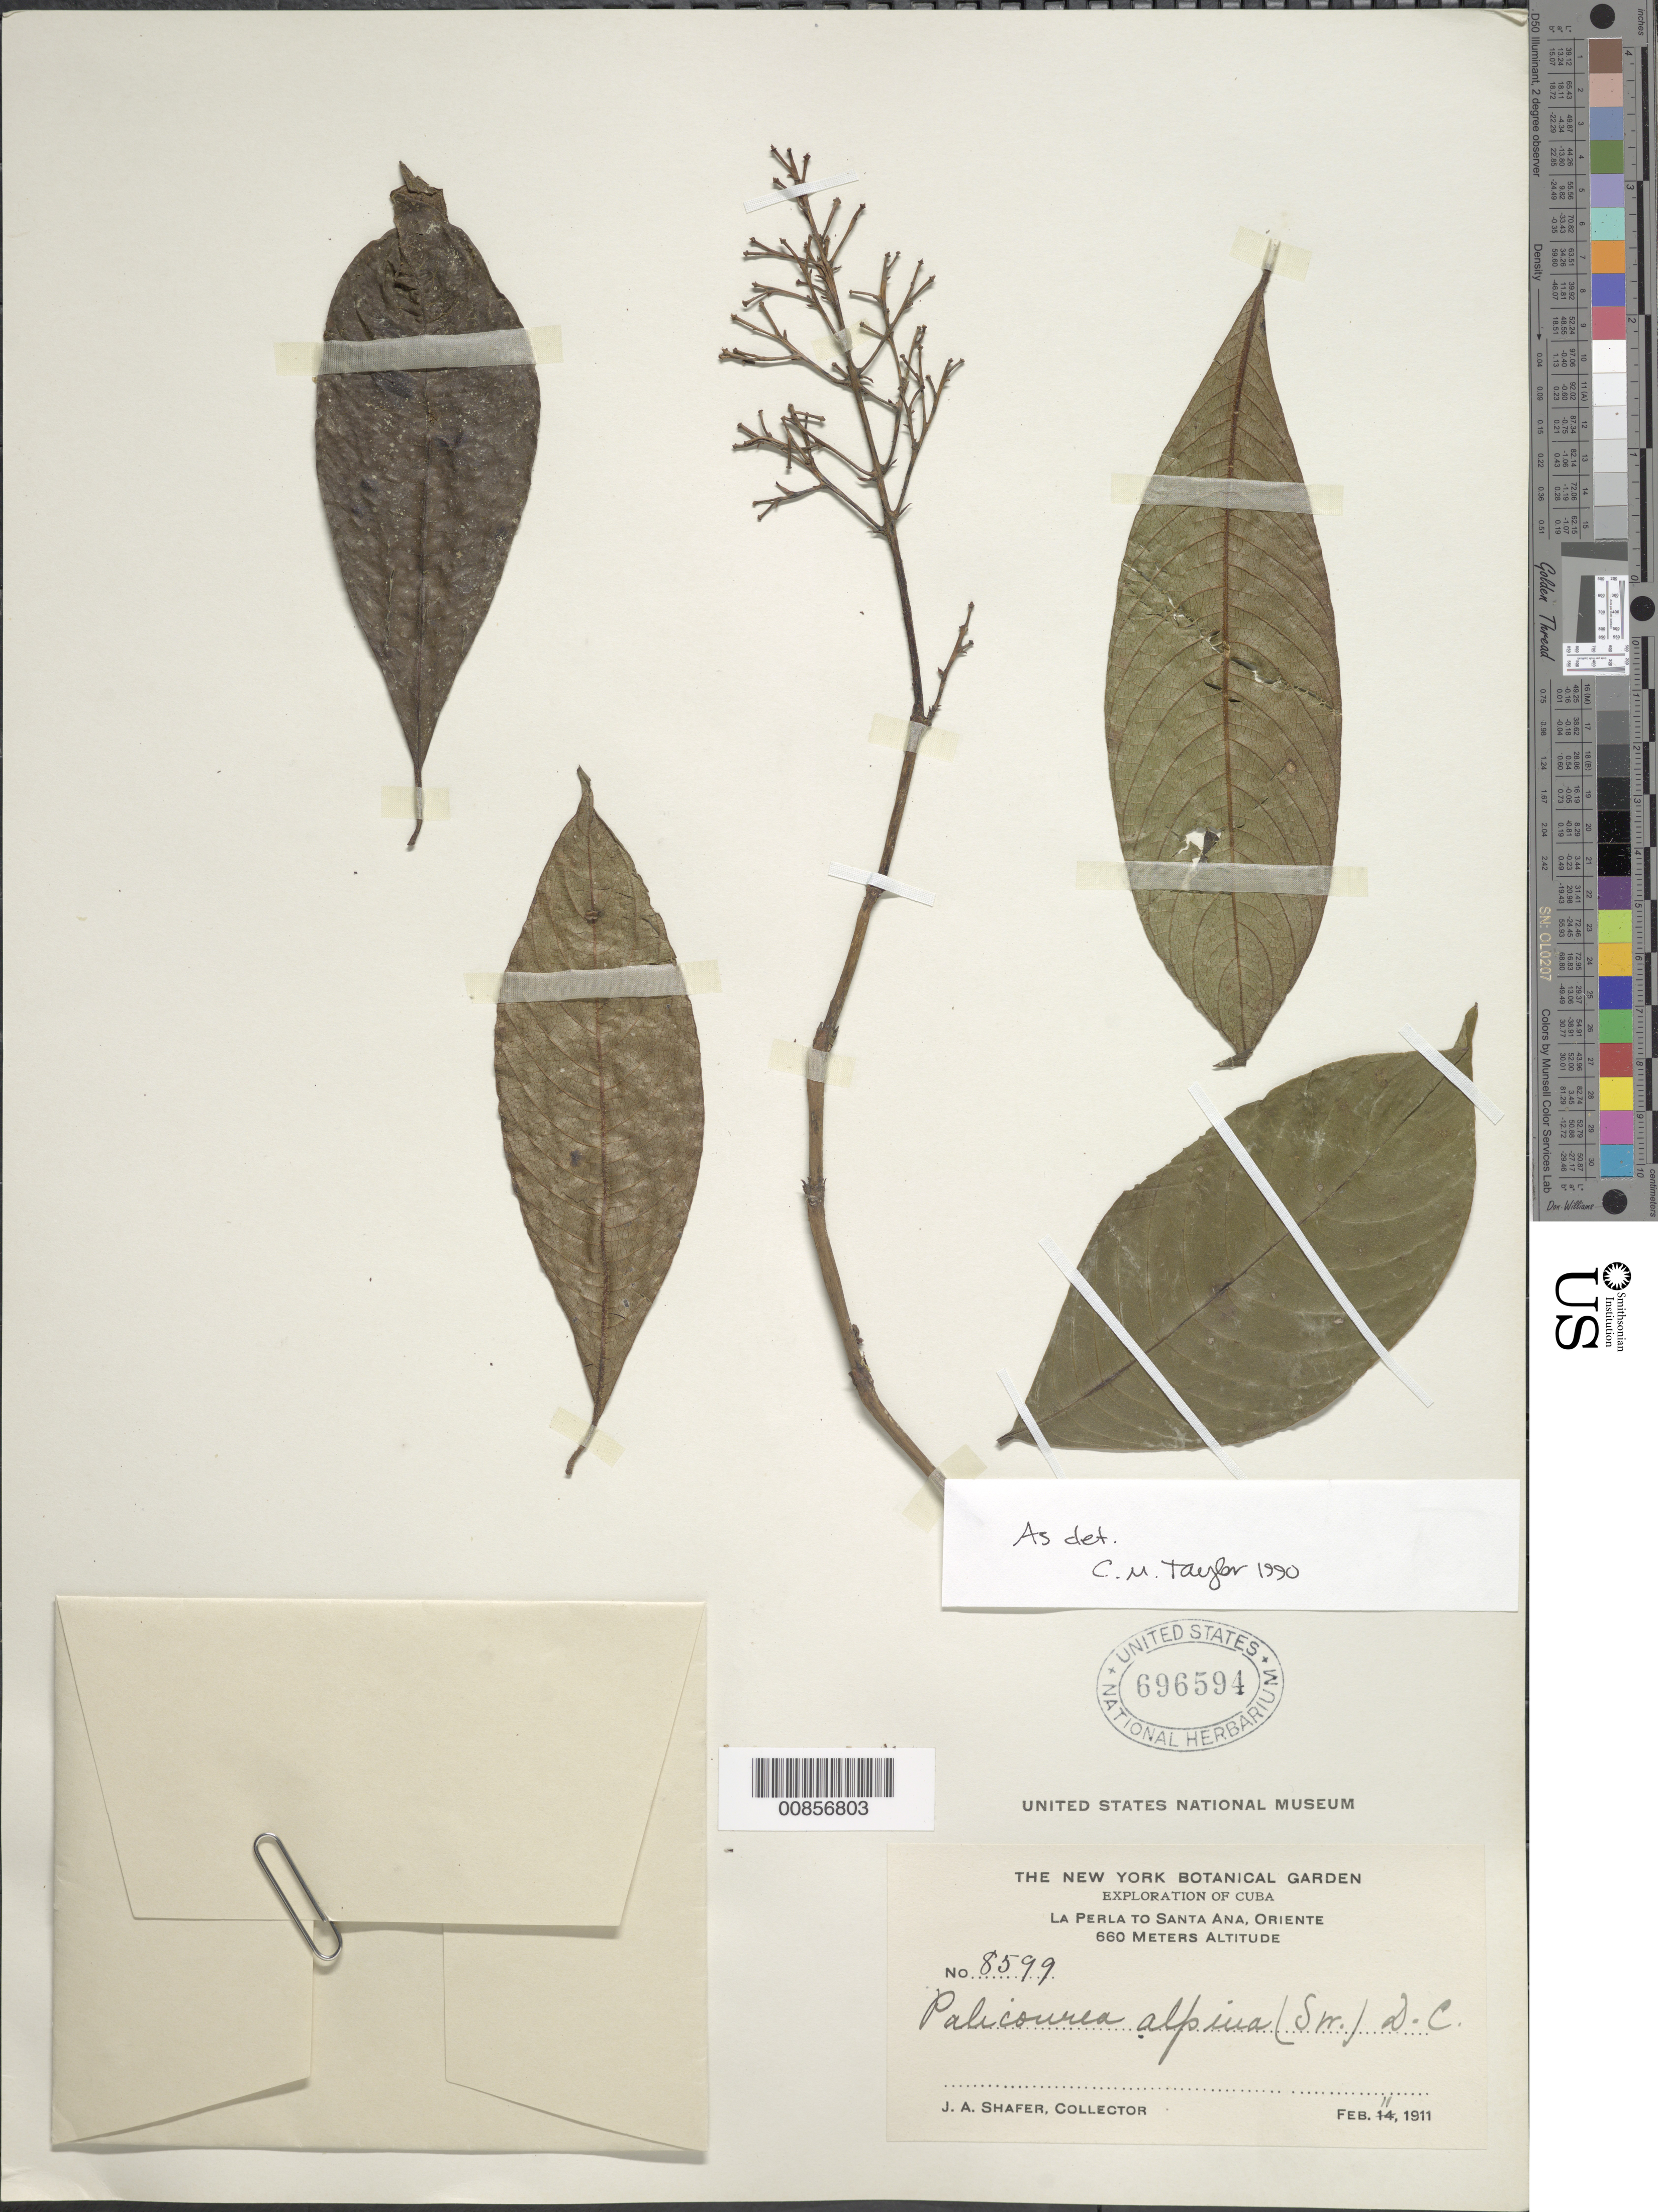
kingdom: Plantae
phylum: Tracheophyta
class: Magnoliopsida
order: Gentianales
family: Rubiaceae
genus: Palicourea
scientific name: Palicourea alpina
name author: (Sw.) DC.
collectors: J. A. Shafer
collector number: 8599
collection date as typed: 11 Feb 1911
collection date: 1911-02-11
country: Cuba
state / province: Oriente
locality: La Perla to Santa Ana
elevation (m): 660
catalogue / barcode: US 696594